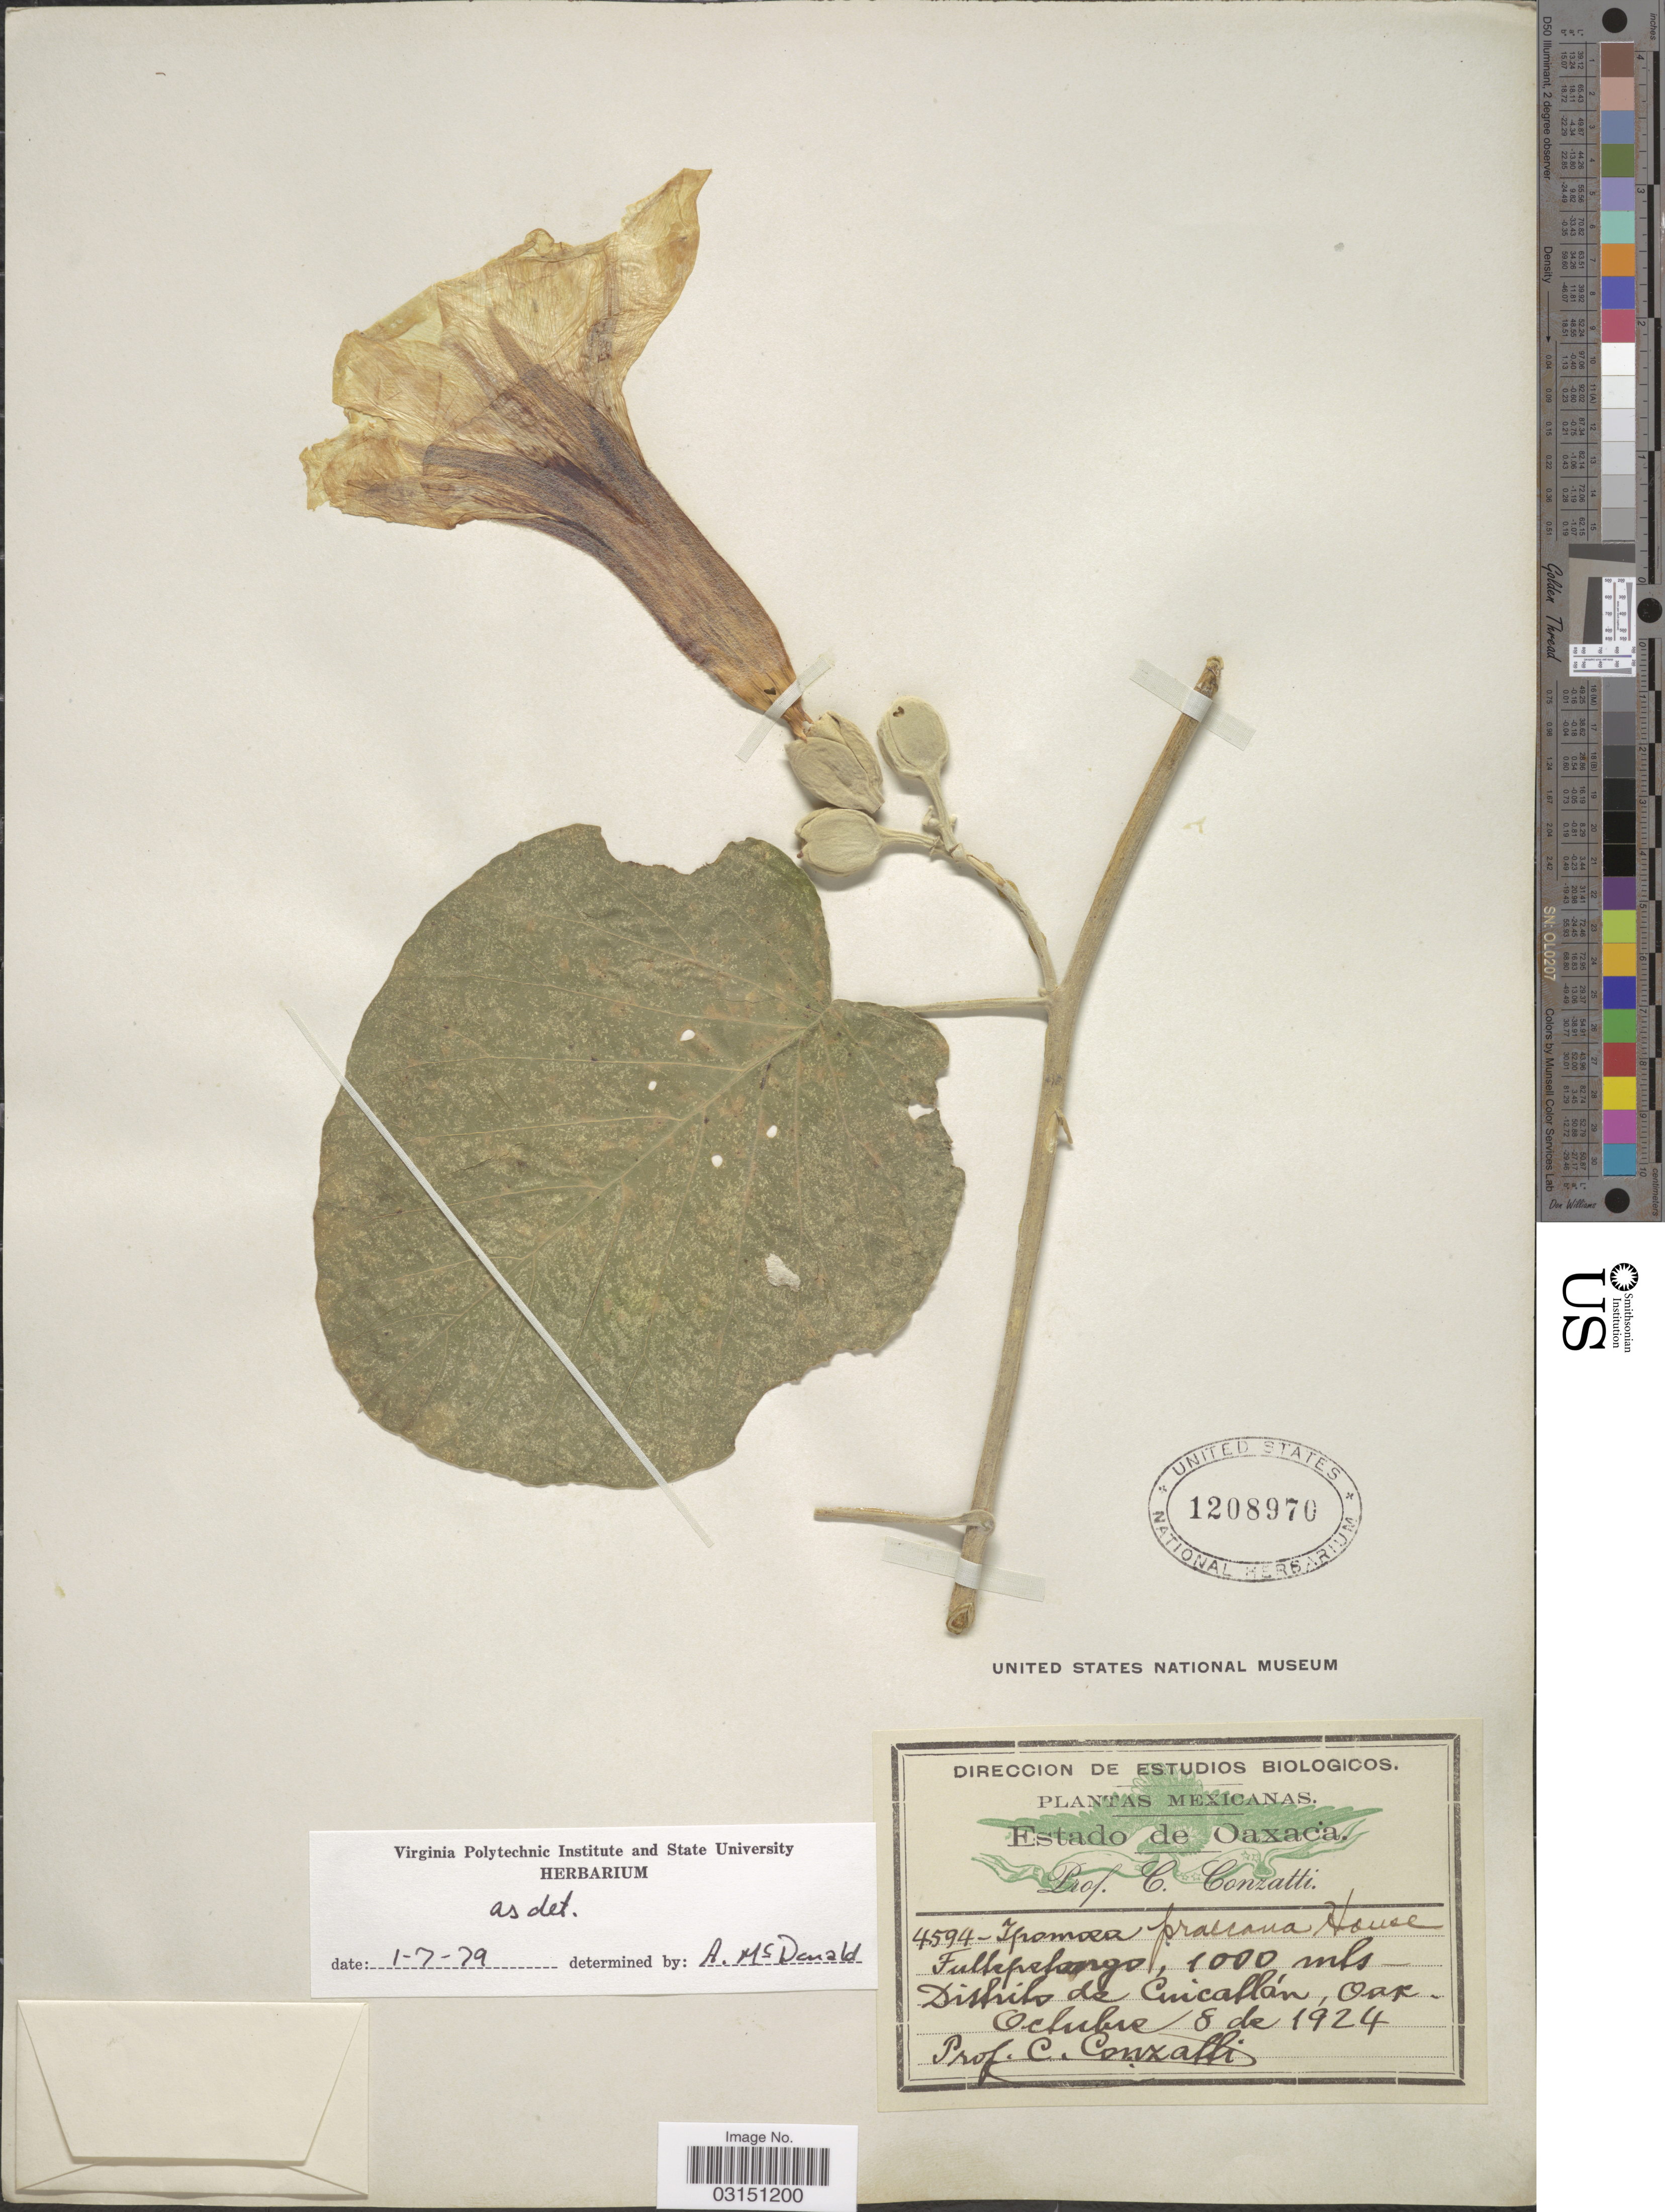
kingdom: Plantae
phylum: Tracheophyta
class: Magnoliopsida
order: Solanales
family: Convolvulaceae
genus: Ipomoea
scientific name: Ipomoea praecana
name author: House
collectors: C. Conzatti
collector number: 4594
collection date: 1924-10-08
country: Mexico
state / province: Oaxaca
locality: Jaltepetongo, Distrito de Cuicatlán.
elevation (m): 1000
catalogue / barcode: US 1208970